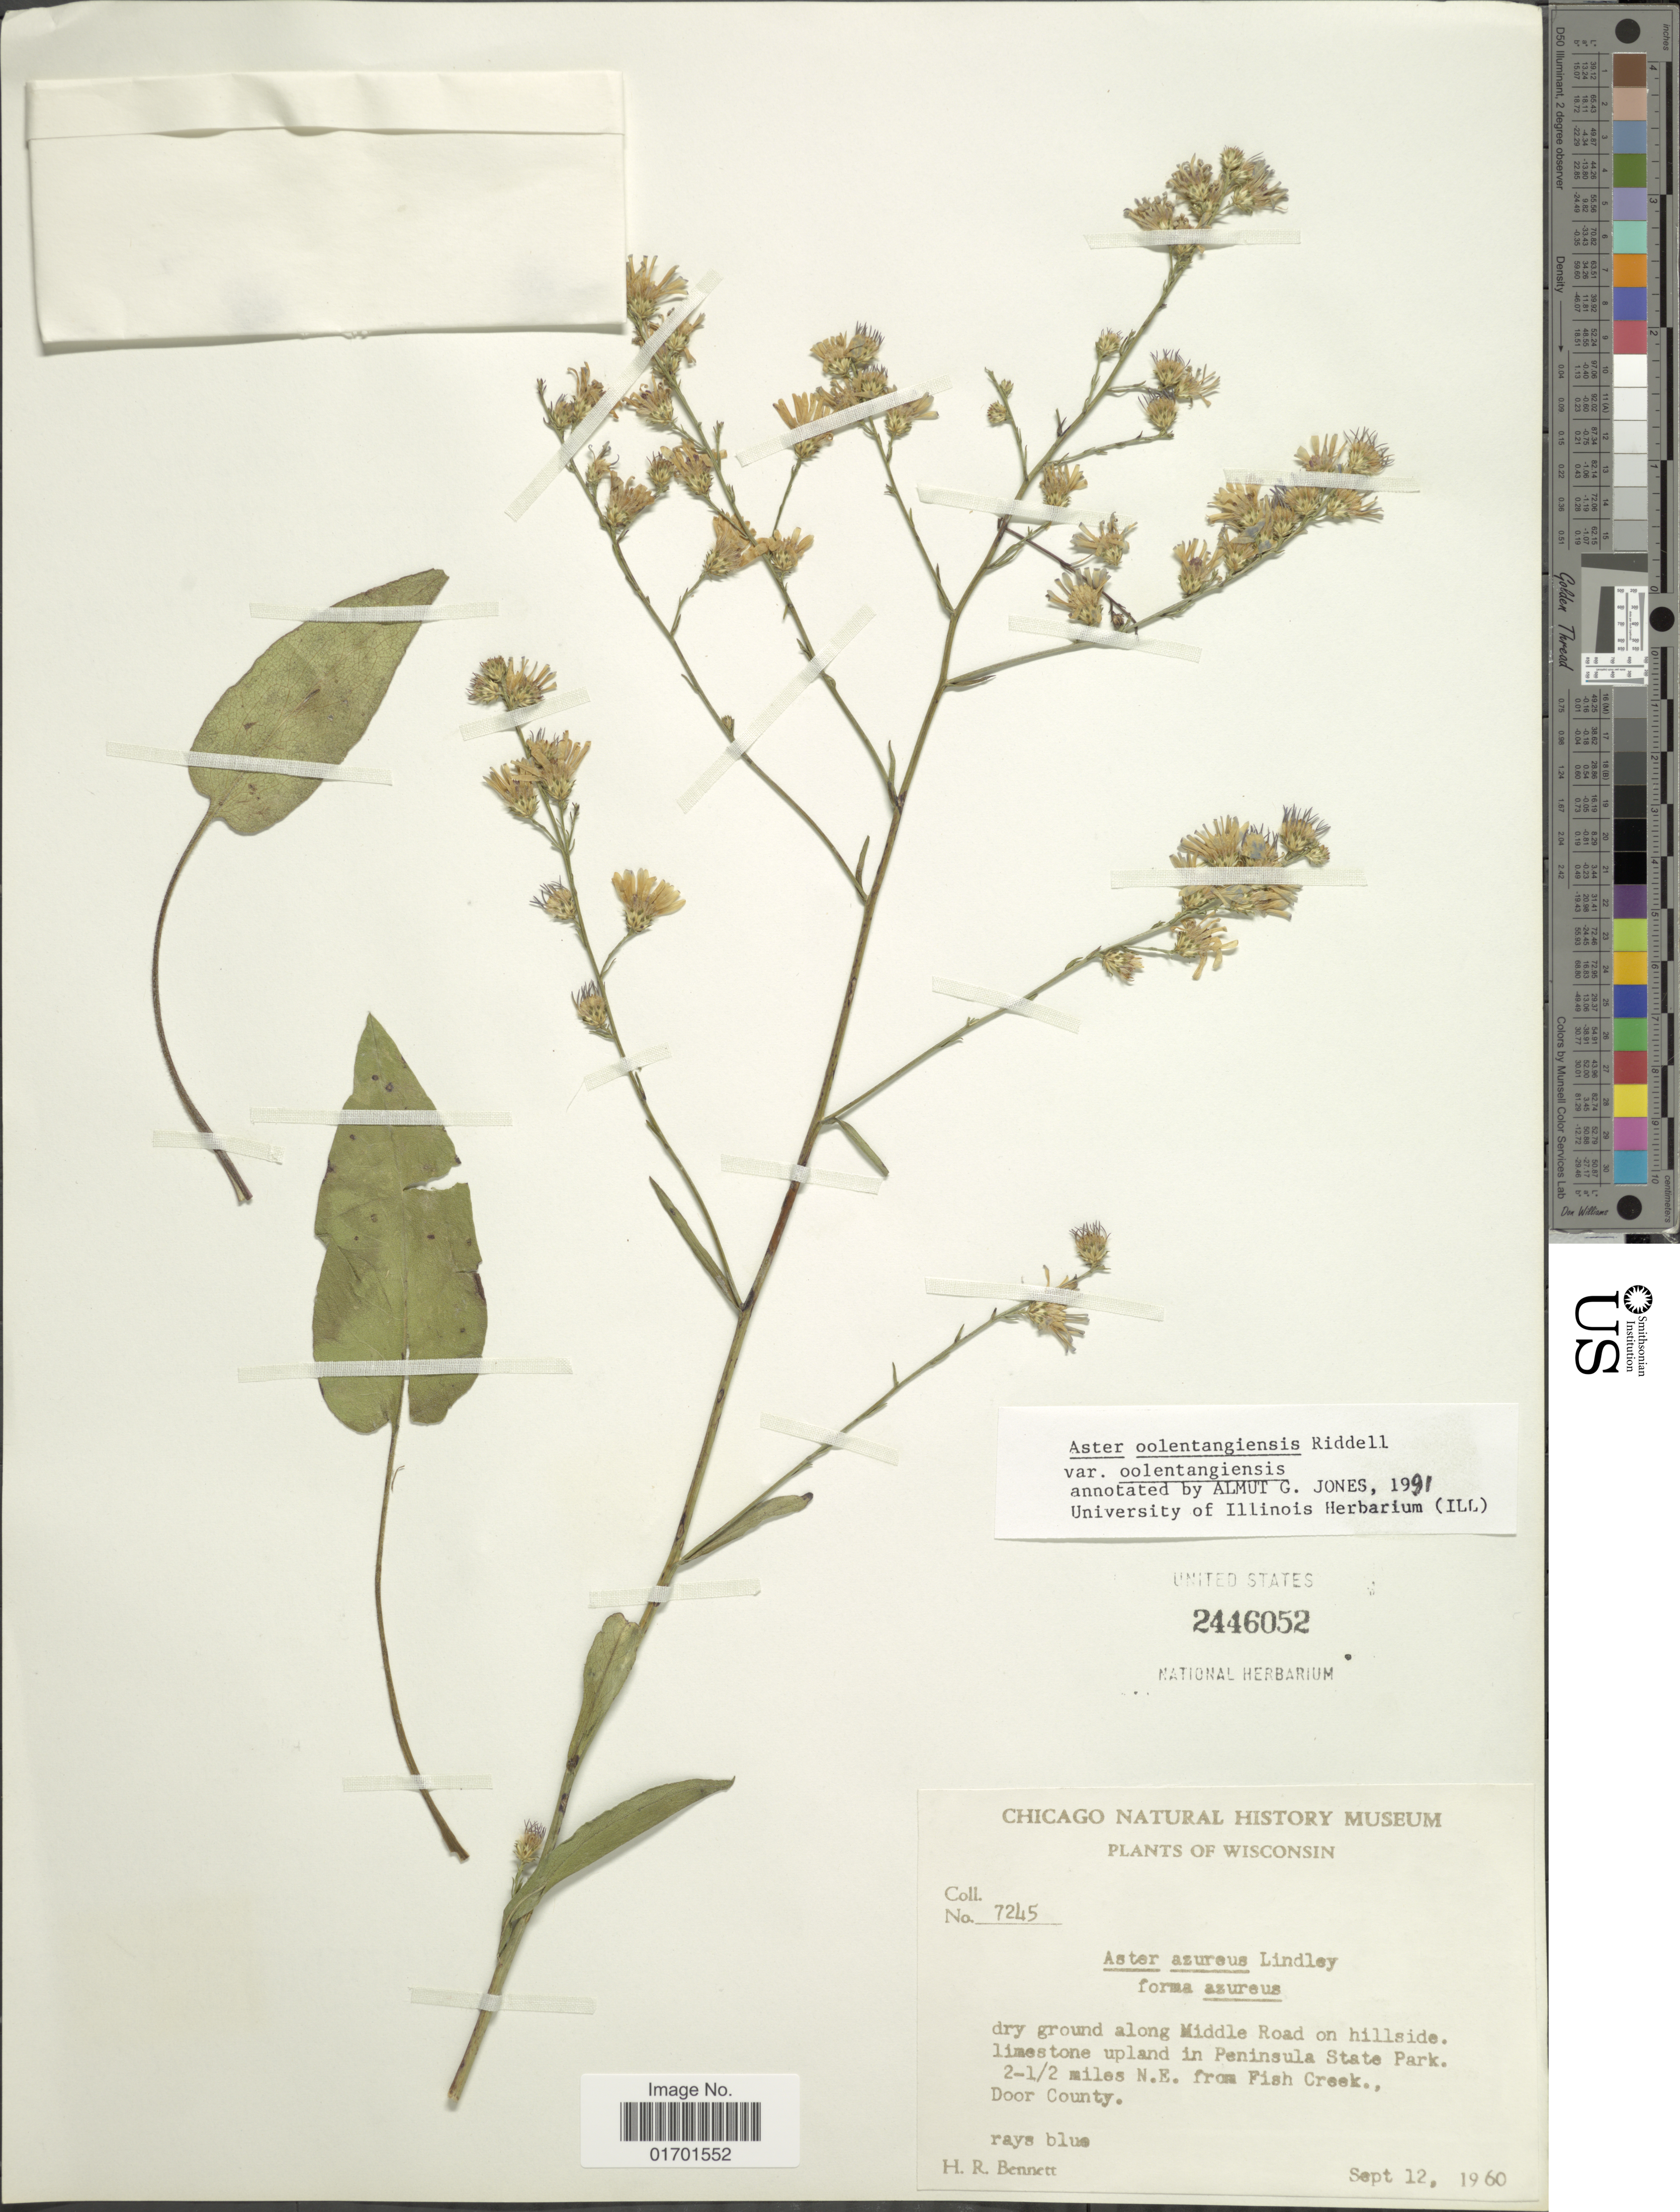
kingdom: Plantae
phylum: Tracheophyta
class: Magnoliopsida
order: Asterales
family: Asteraceae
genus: Symphyotrichum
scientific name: Symphyotrichum oolentangiense var. oolentangiense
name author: G.L. Nesom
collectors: H. R. Bennett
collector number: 7245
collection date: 1960-09-12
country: United States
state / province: Wisconsin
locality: Along Middle Road on hillside. limestone upland in Peninsula State Park. 2-1/2 miles N.E. from Fish Creek., Door County.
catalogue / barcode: US 244652